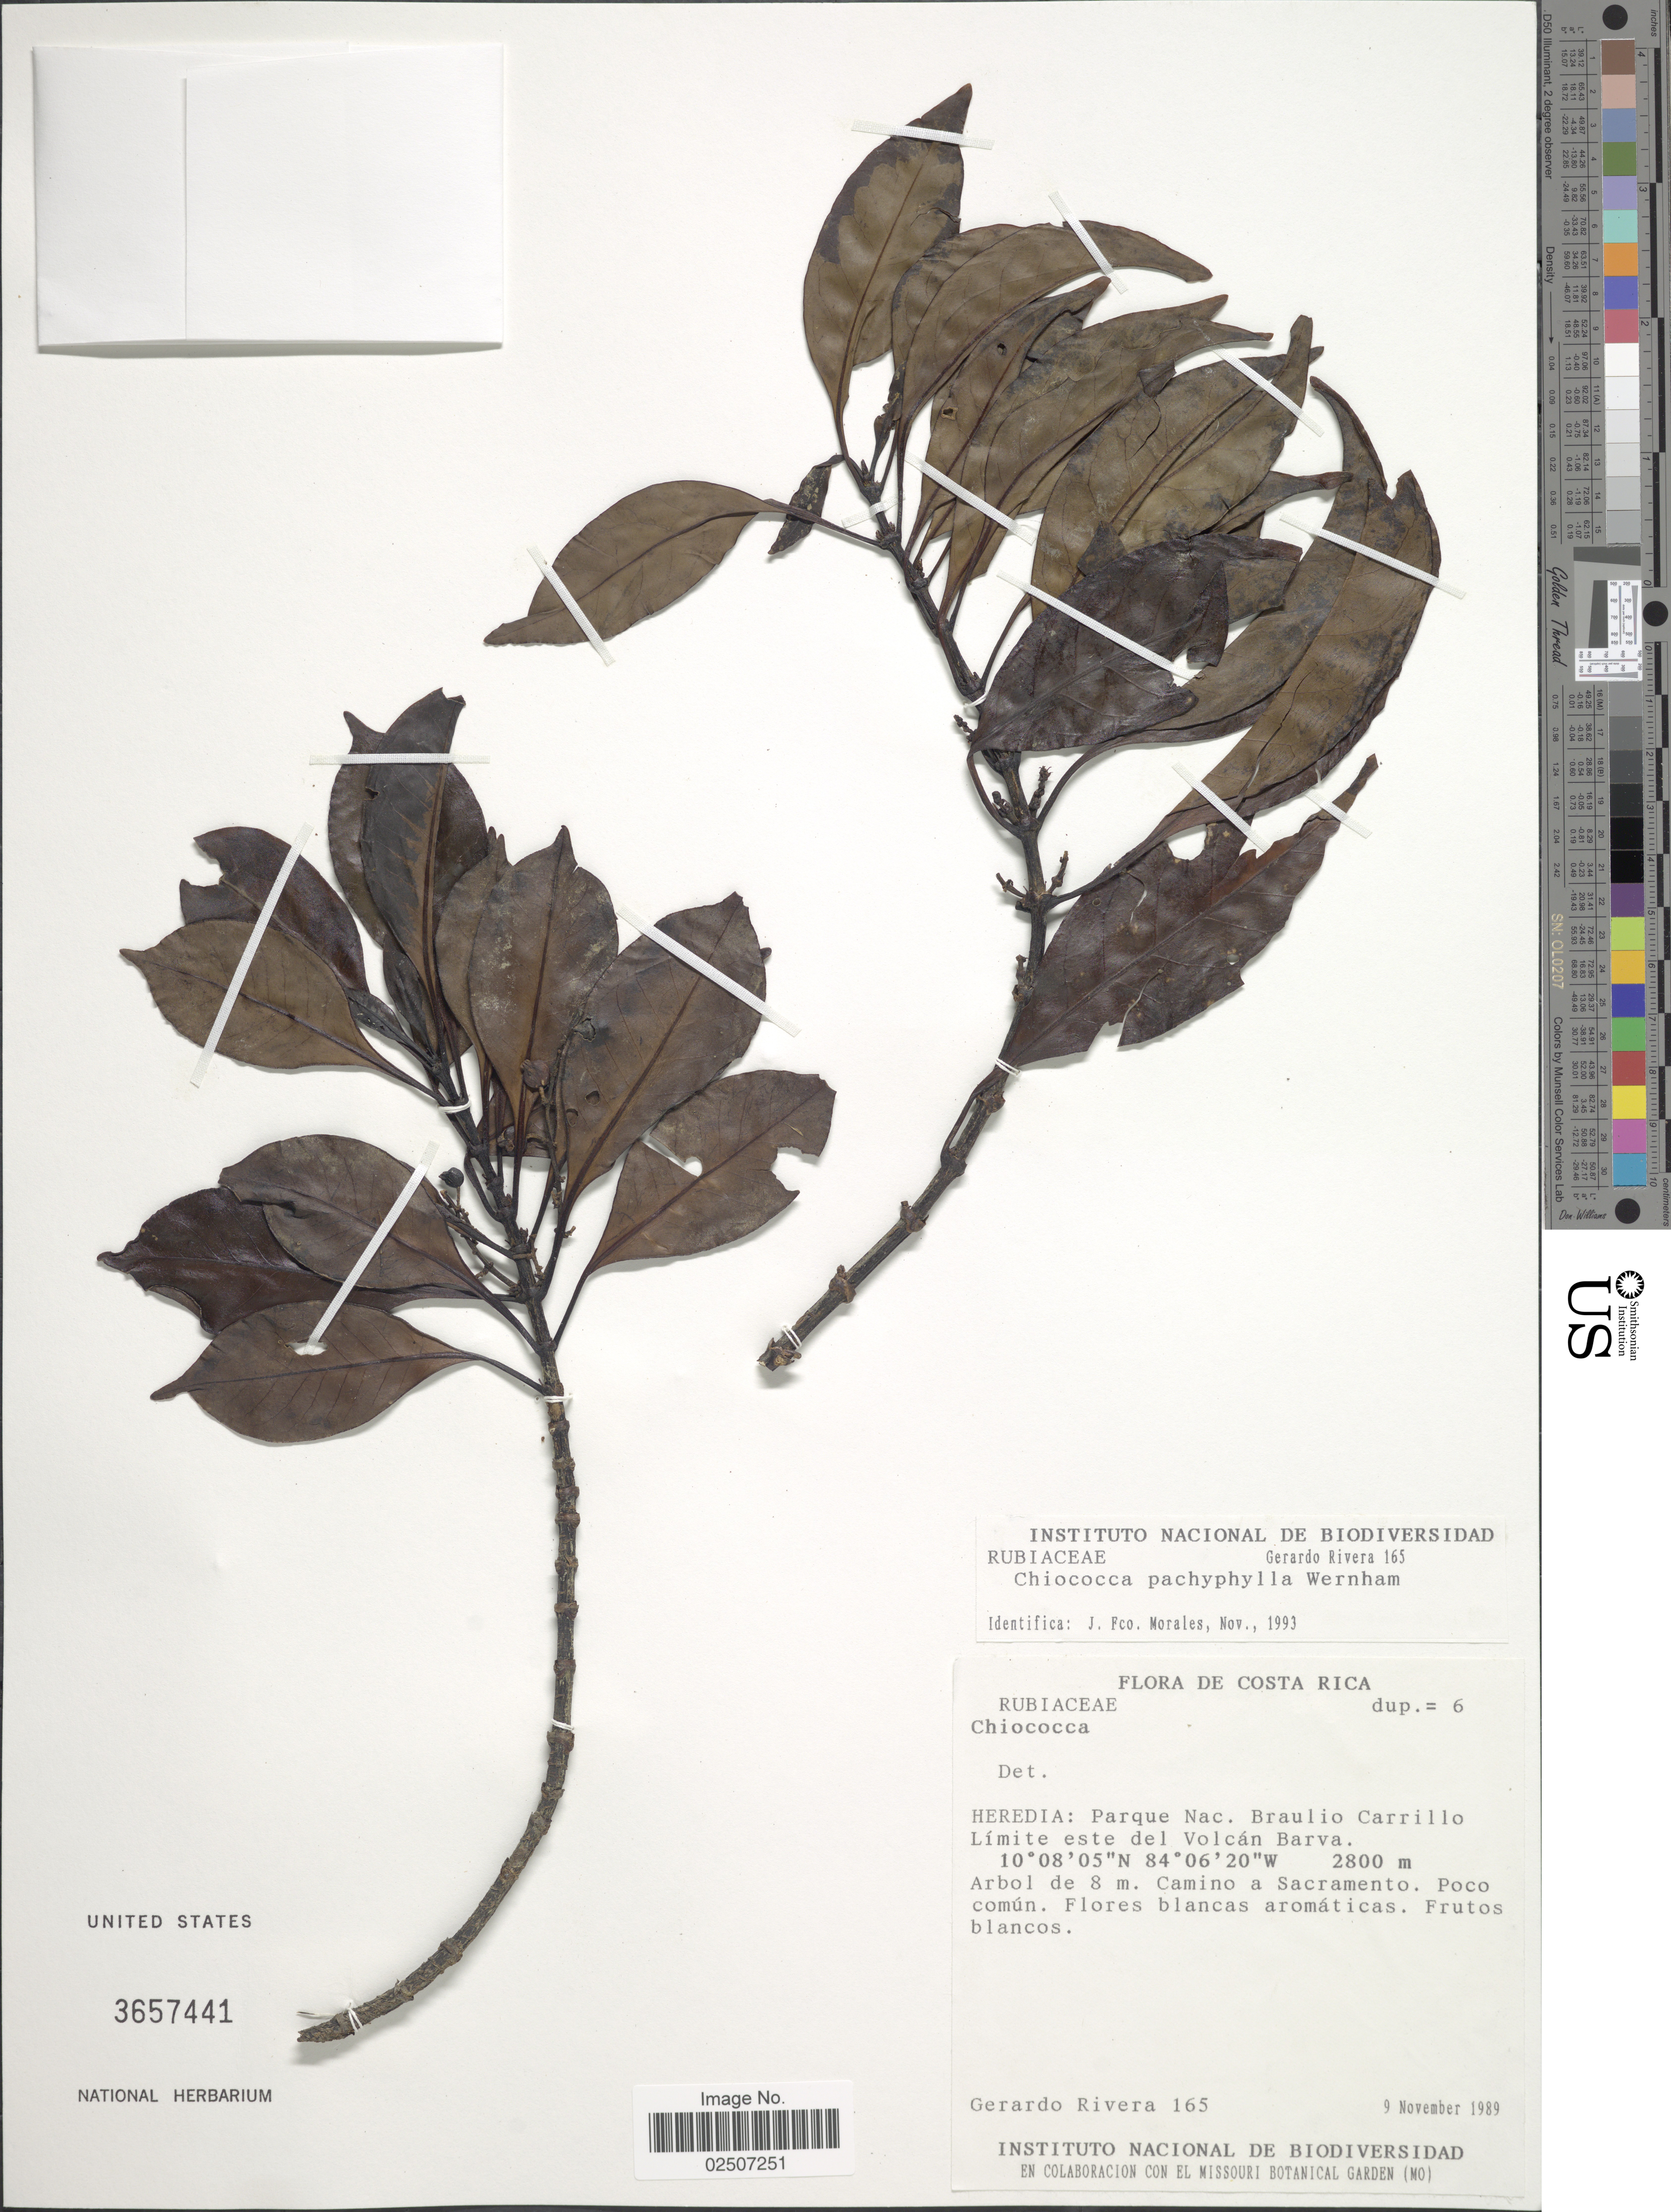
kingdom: Plantae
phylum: Tracheophyta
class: Magnoliopsida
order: Gentianales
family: Rubiaceae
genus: Chiococca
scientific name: Chiococca pachyphylla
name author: Wernham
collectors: G. Rivera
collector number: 165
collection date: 1989-11-09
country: Costa Rica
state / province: Heredia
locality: Parque Nac. Braulio Carrillo Limite este del Volcan Barva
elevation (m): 2800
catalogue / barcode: US 3657441